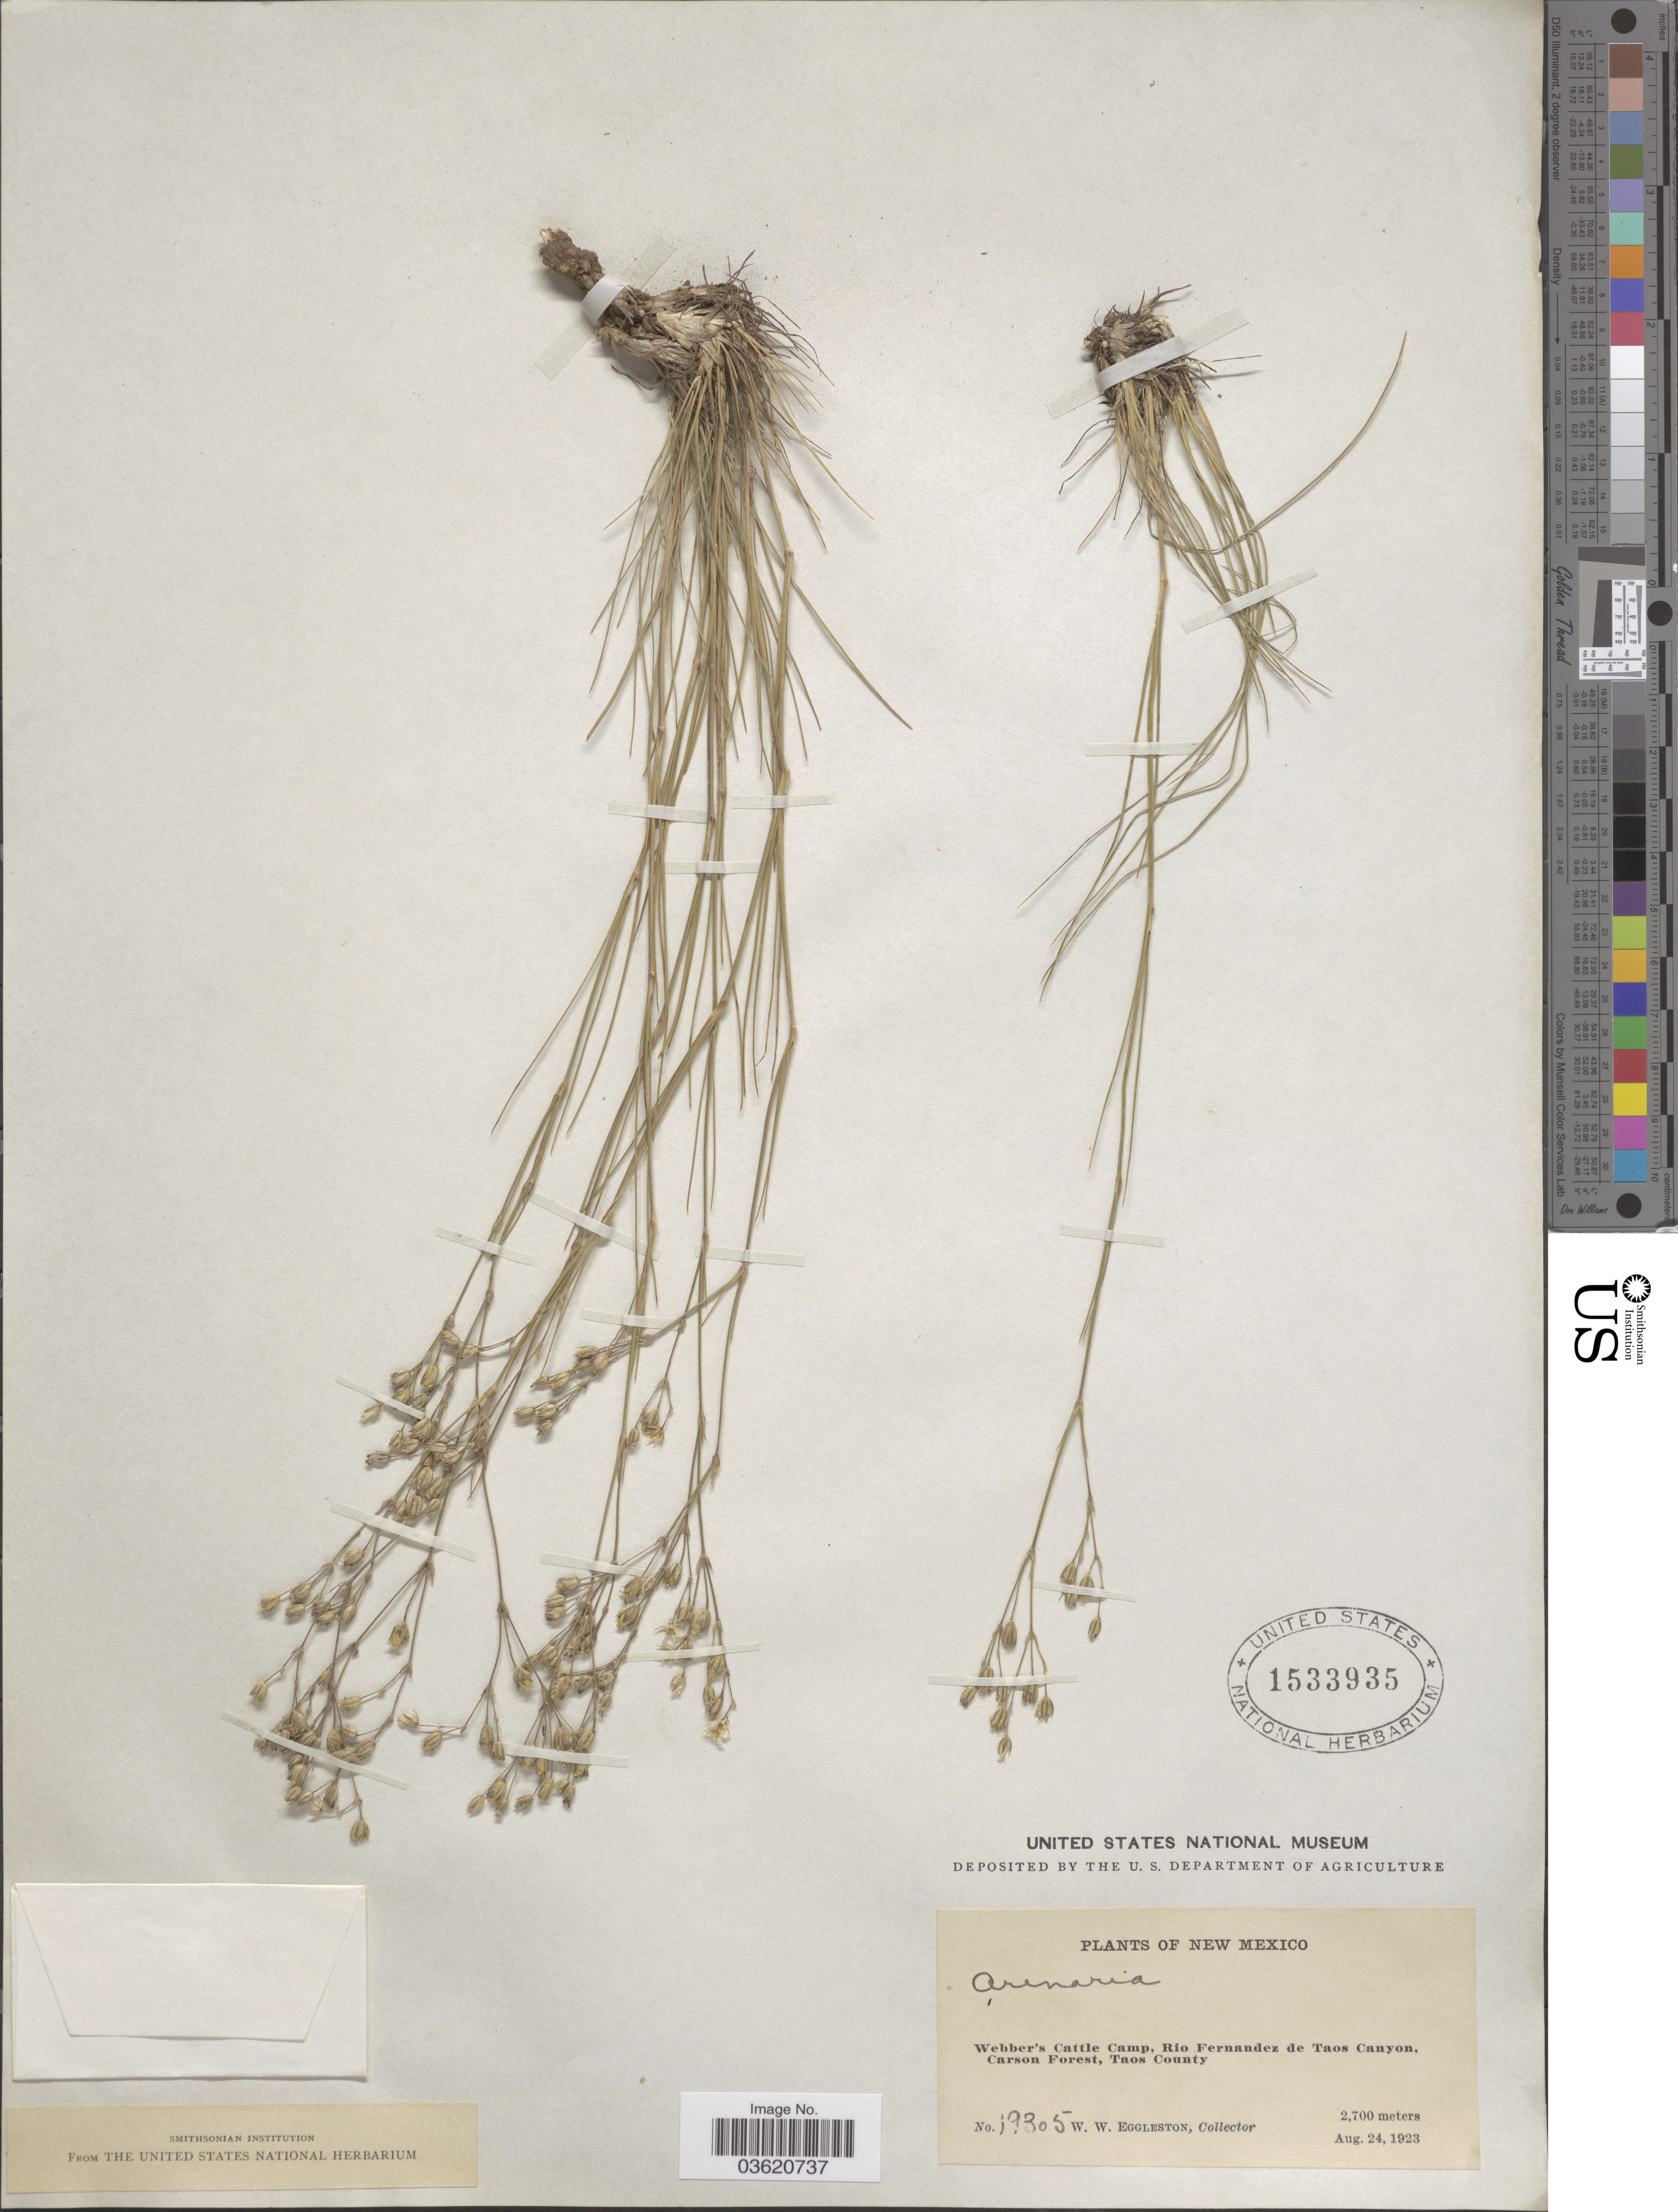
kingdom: Plantae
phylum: Tracheophyta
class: Magnoliopsida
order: Caryophyllales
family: Caryophyllaceae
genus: Eremogone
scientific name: Eremogone fendleri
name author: (A. Gray) Ikonn.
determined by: U.S. National Herbarium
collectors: W. W. Eggleston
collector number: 19305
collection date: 1923-08-24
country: United States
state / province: New Mexico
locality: Webber's Cattle Camp, Rio Fernandez de Taos Canyon, Carson Forest, Taos County.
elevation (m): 2700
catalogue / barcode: US 1533935